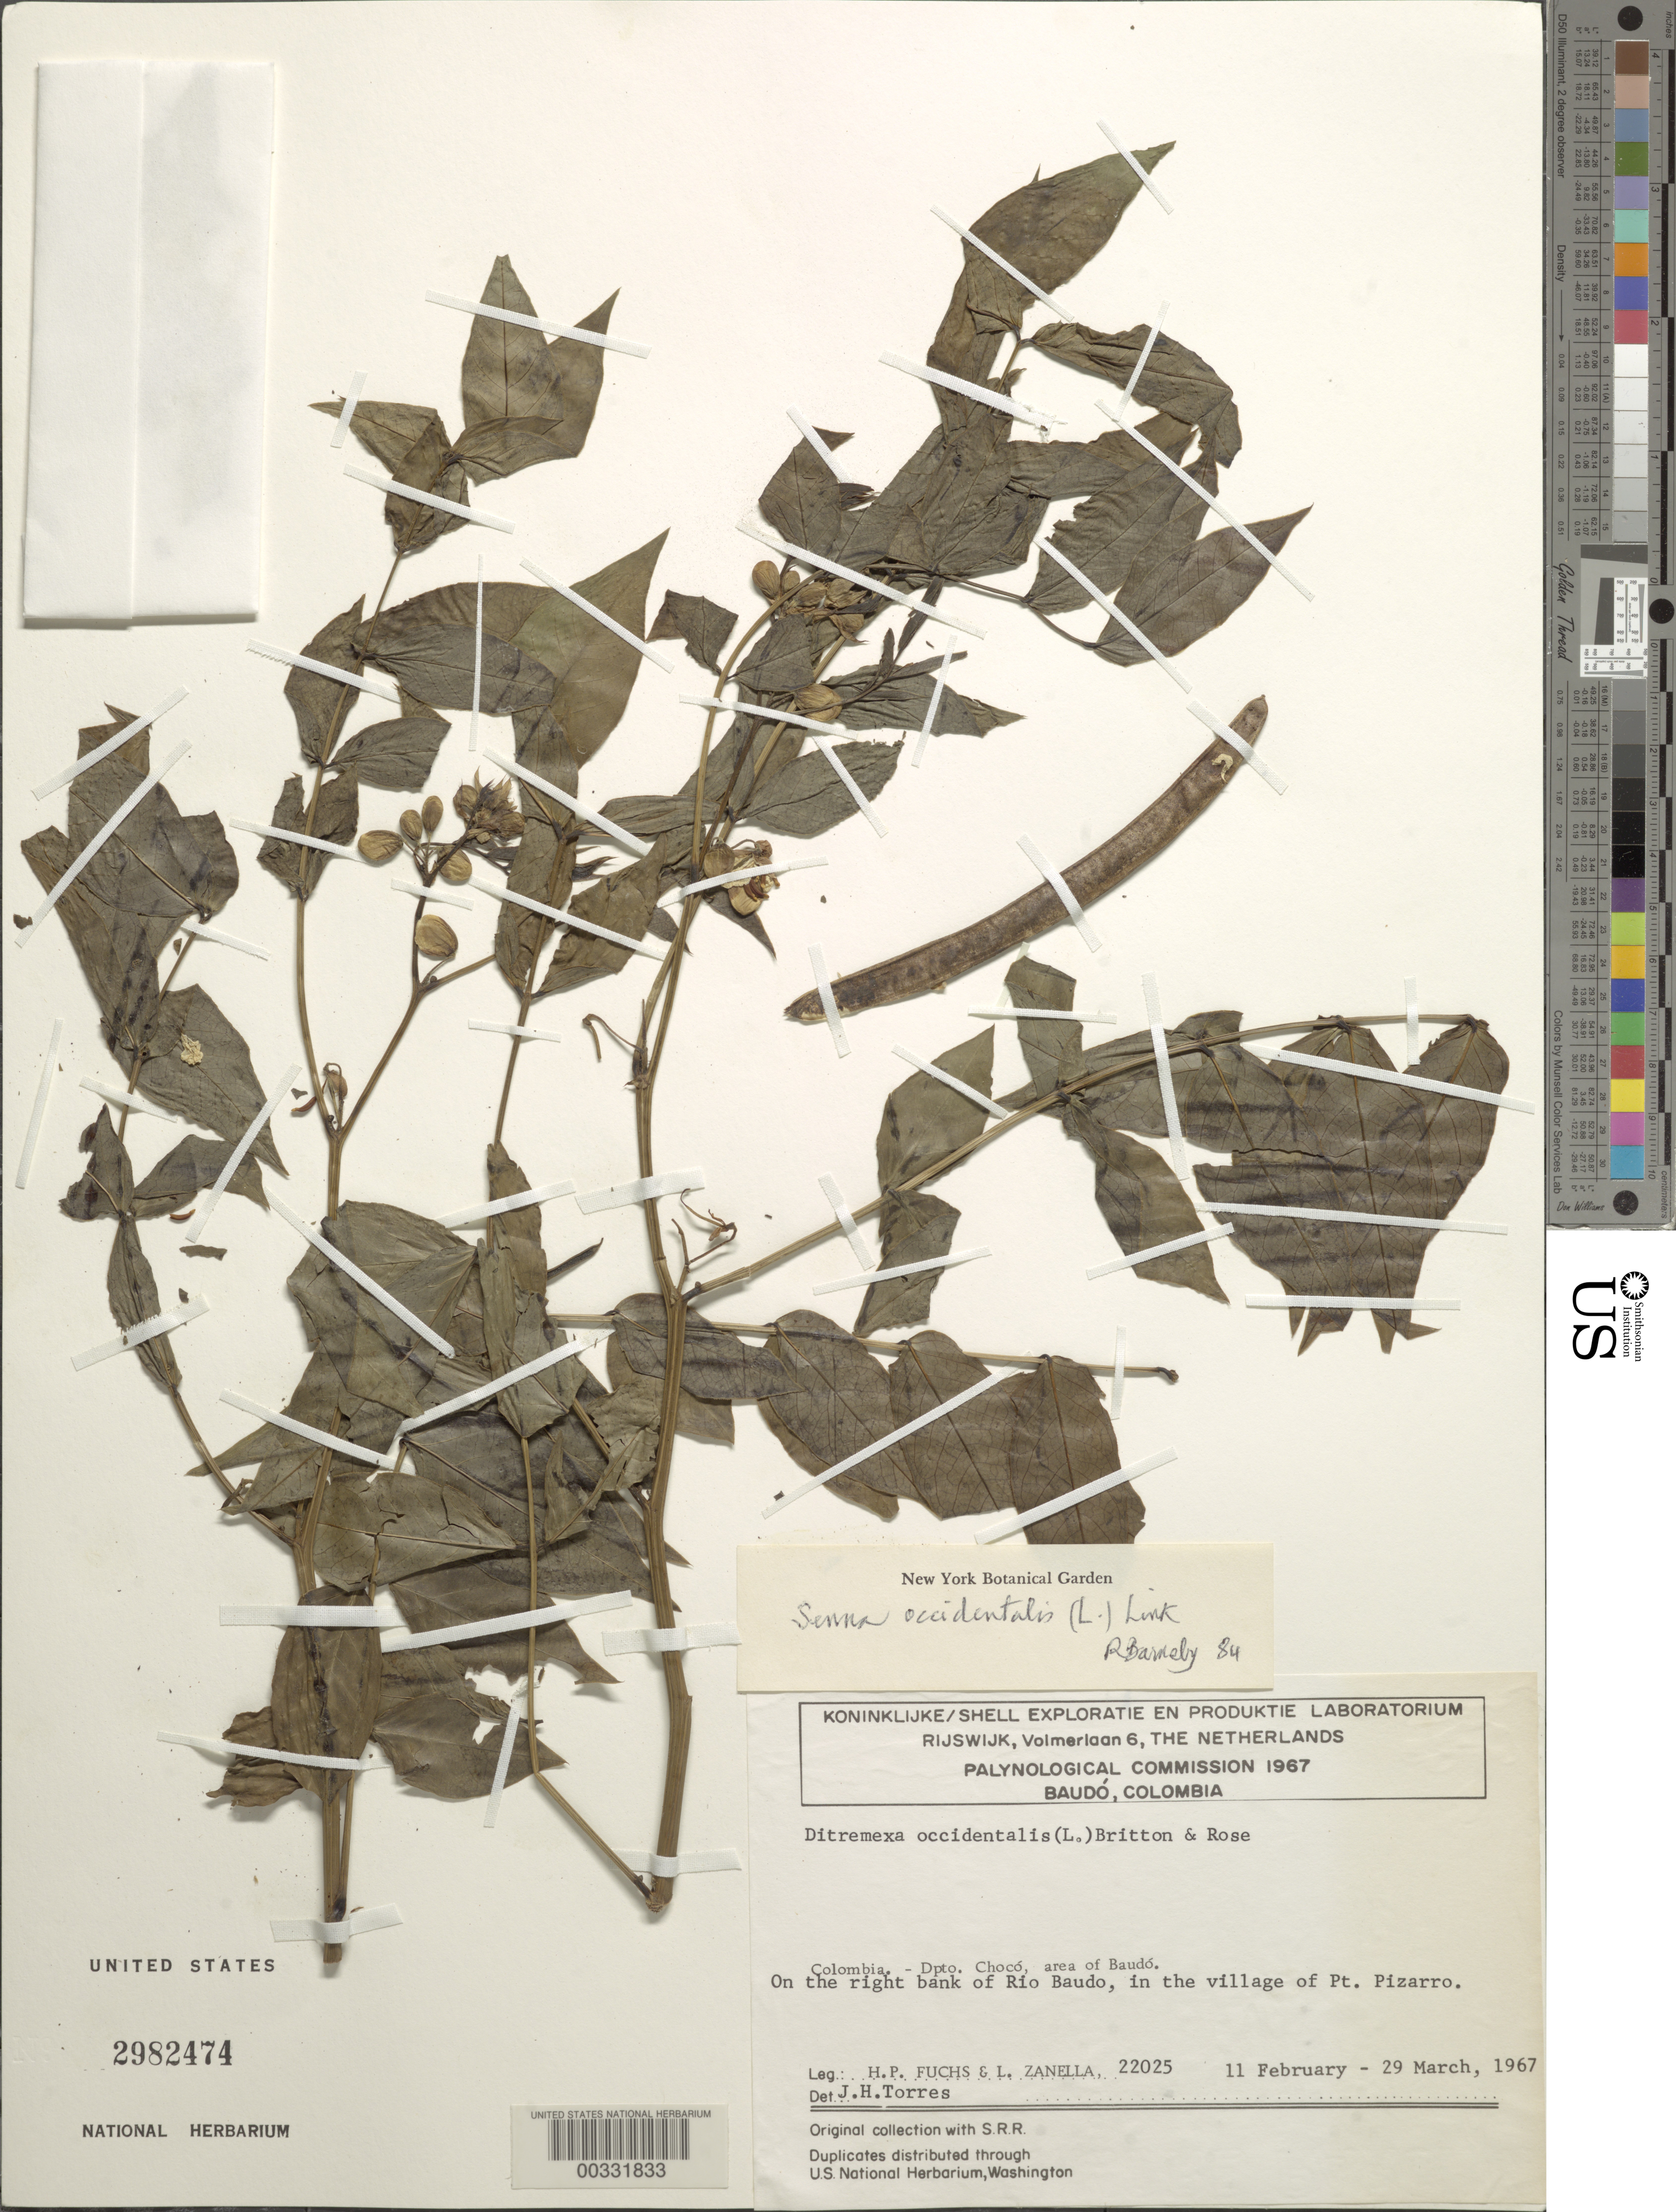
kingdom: Plantae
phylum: Tracheophyta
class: Magnoliopsida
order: Fabales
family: Fabaceae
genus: Senna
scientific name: Senna occidentalis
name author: (L.) Link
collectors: H. P. Fuchs & L. Zanella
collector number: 22025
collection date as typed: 11 Feb 1967 to 29 Mar 1967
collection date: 1967-02-11/1967-03-29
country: Colombia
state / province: Chocó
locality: Area of Baudo; on the right bank of Rio Baudo, in the Village of Pt. Pizarro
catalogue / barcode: US 2982474